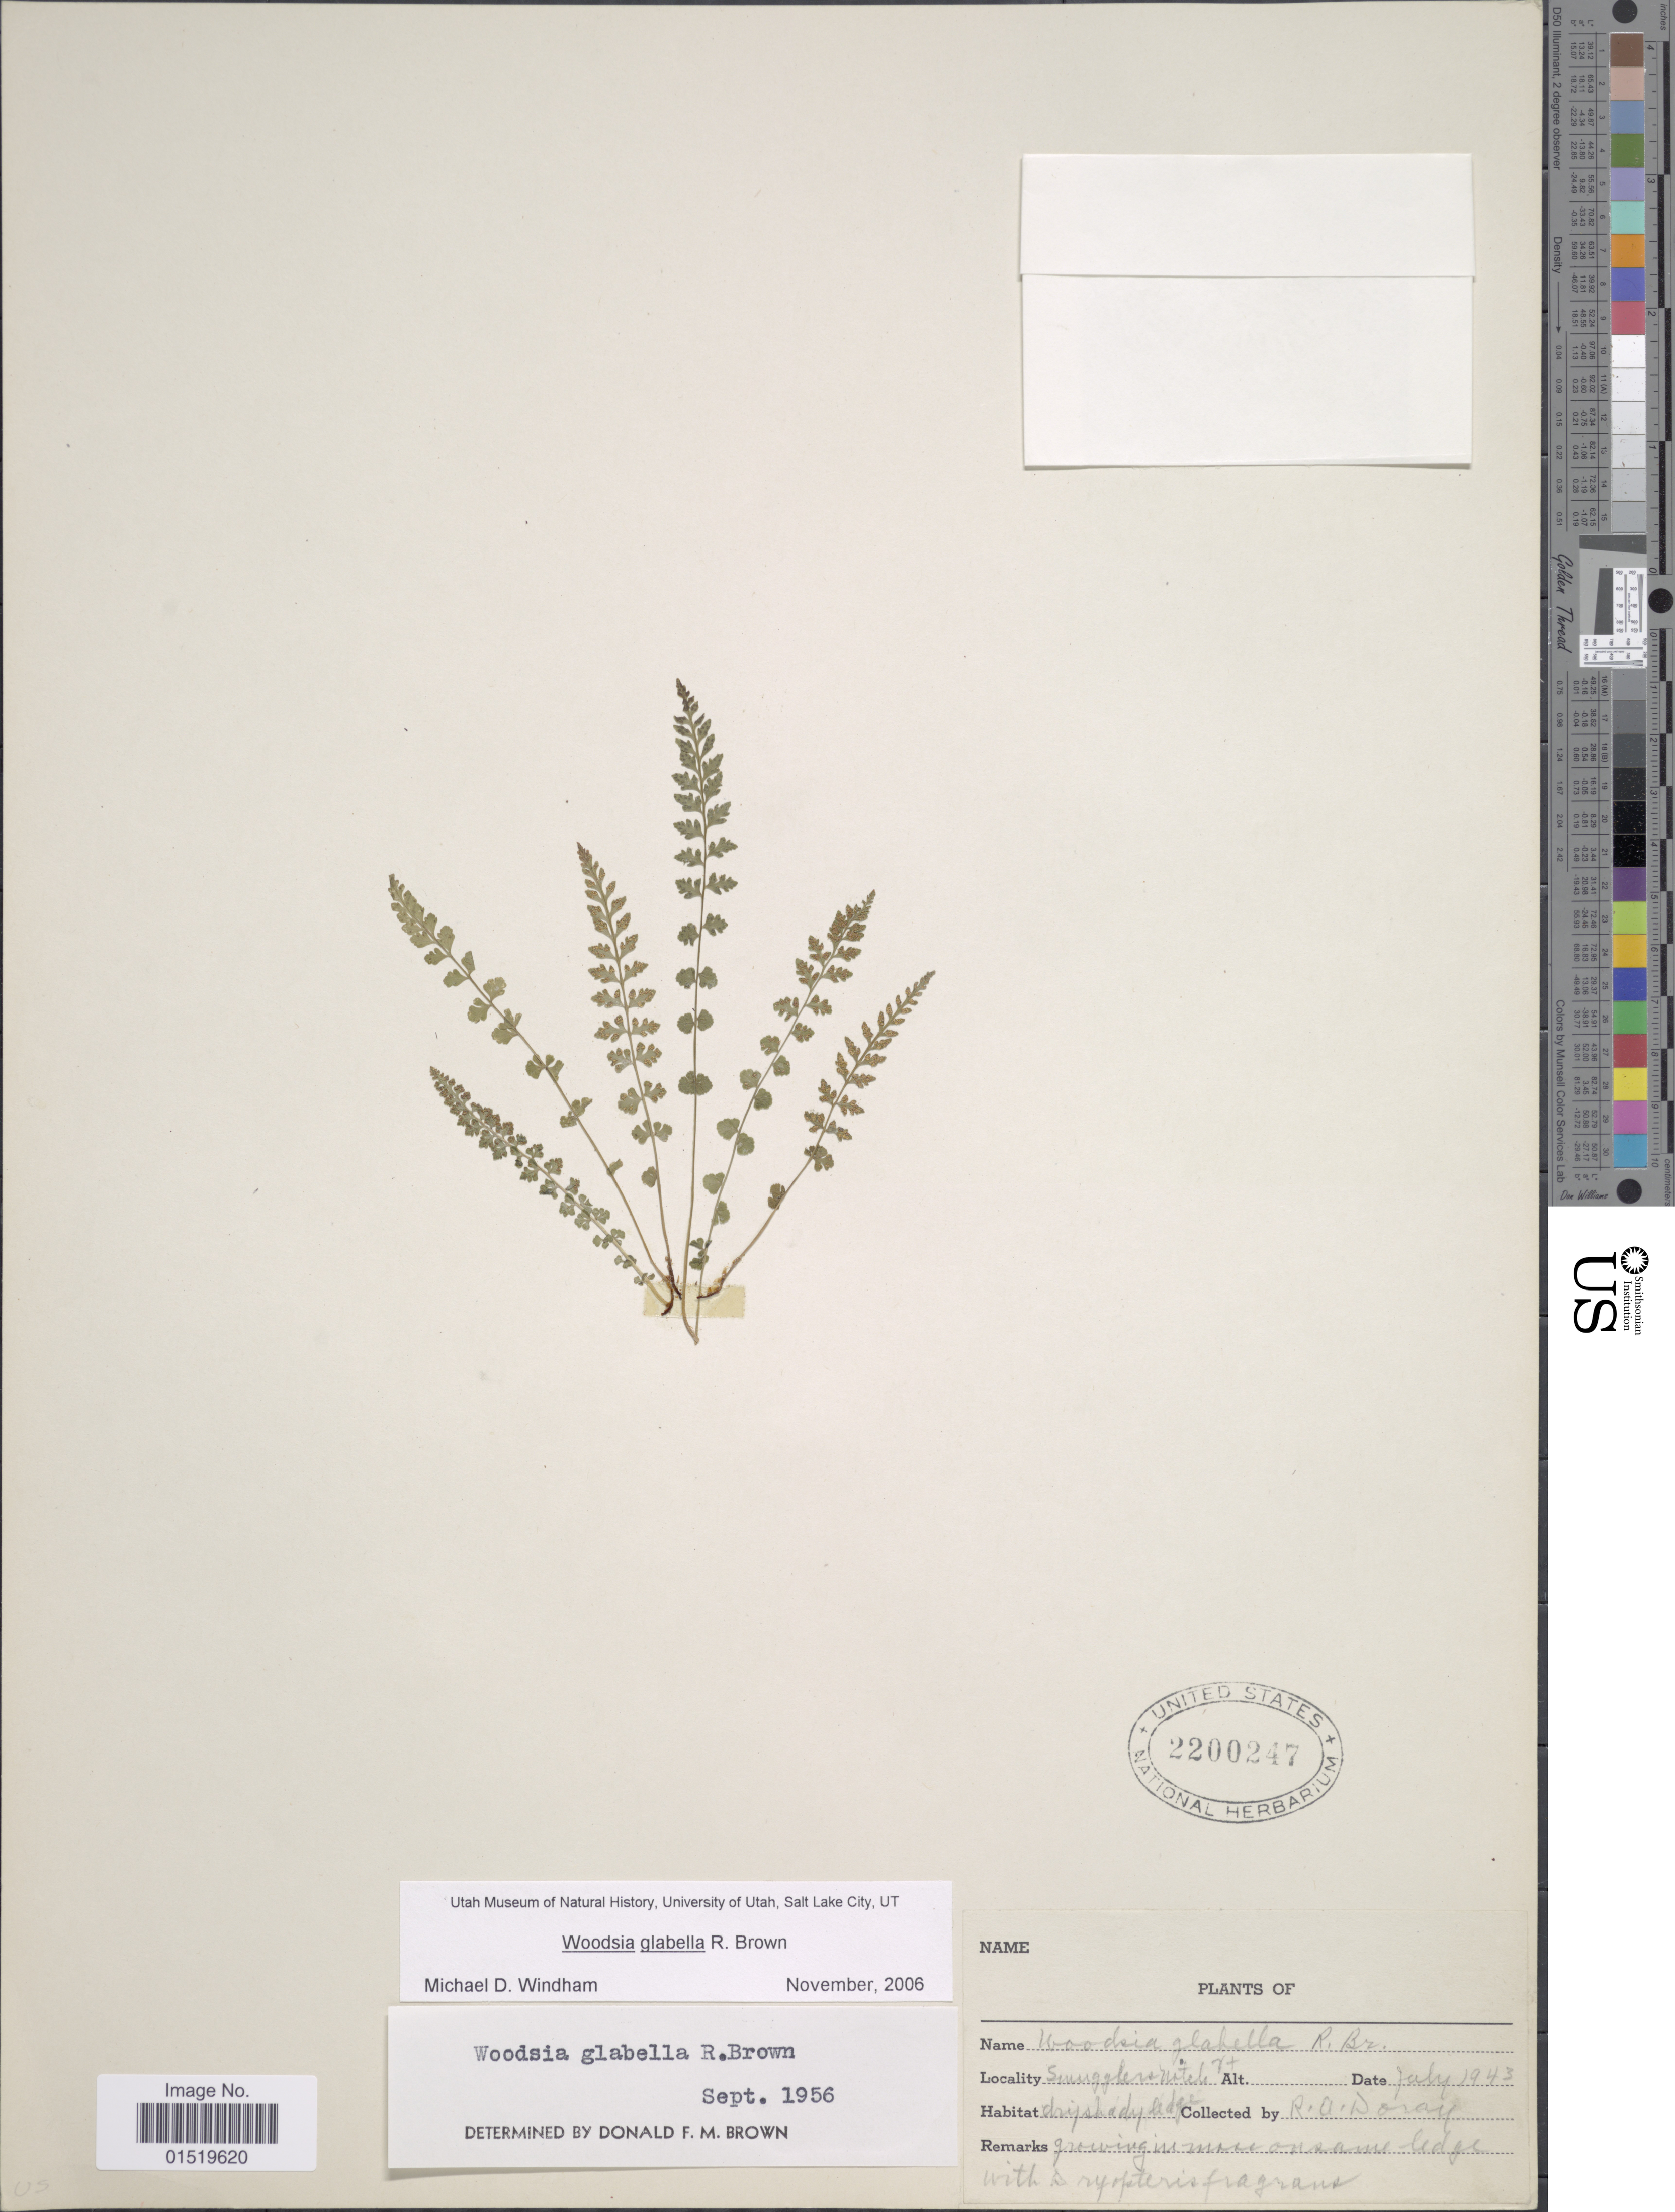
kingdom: Plantae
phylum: Tracheophyta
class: Polypodiopsida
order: Polypodiales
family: Woodsiaceae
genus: Woodsia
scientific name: Woodsia glabella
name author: R. Br.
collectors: R. Doray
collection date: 1943-07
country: United States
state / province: Vermont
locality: Smugglers Notch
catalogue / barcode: US 2200247